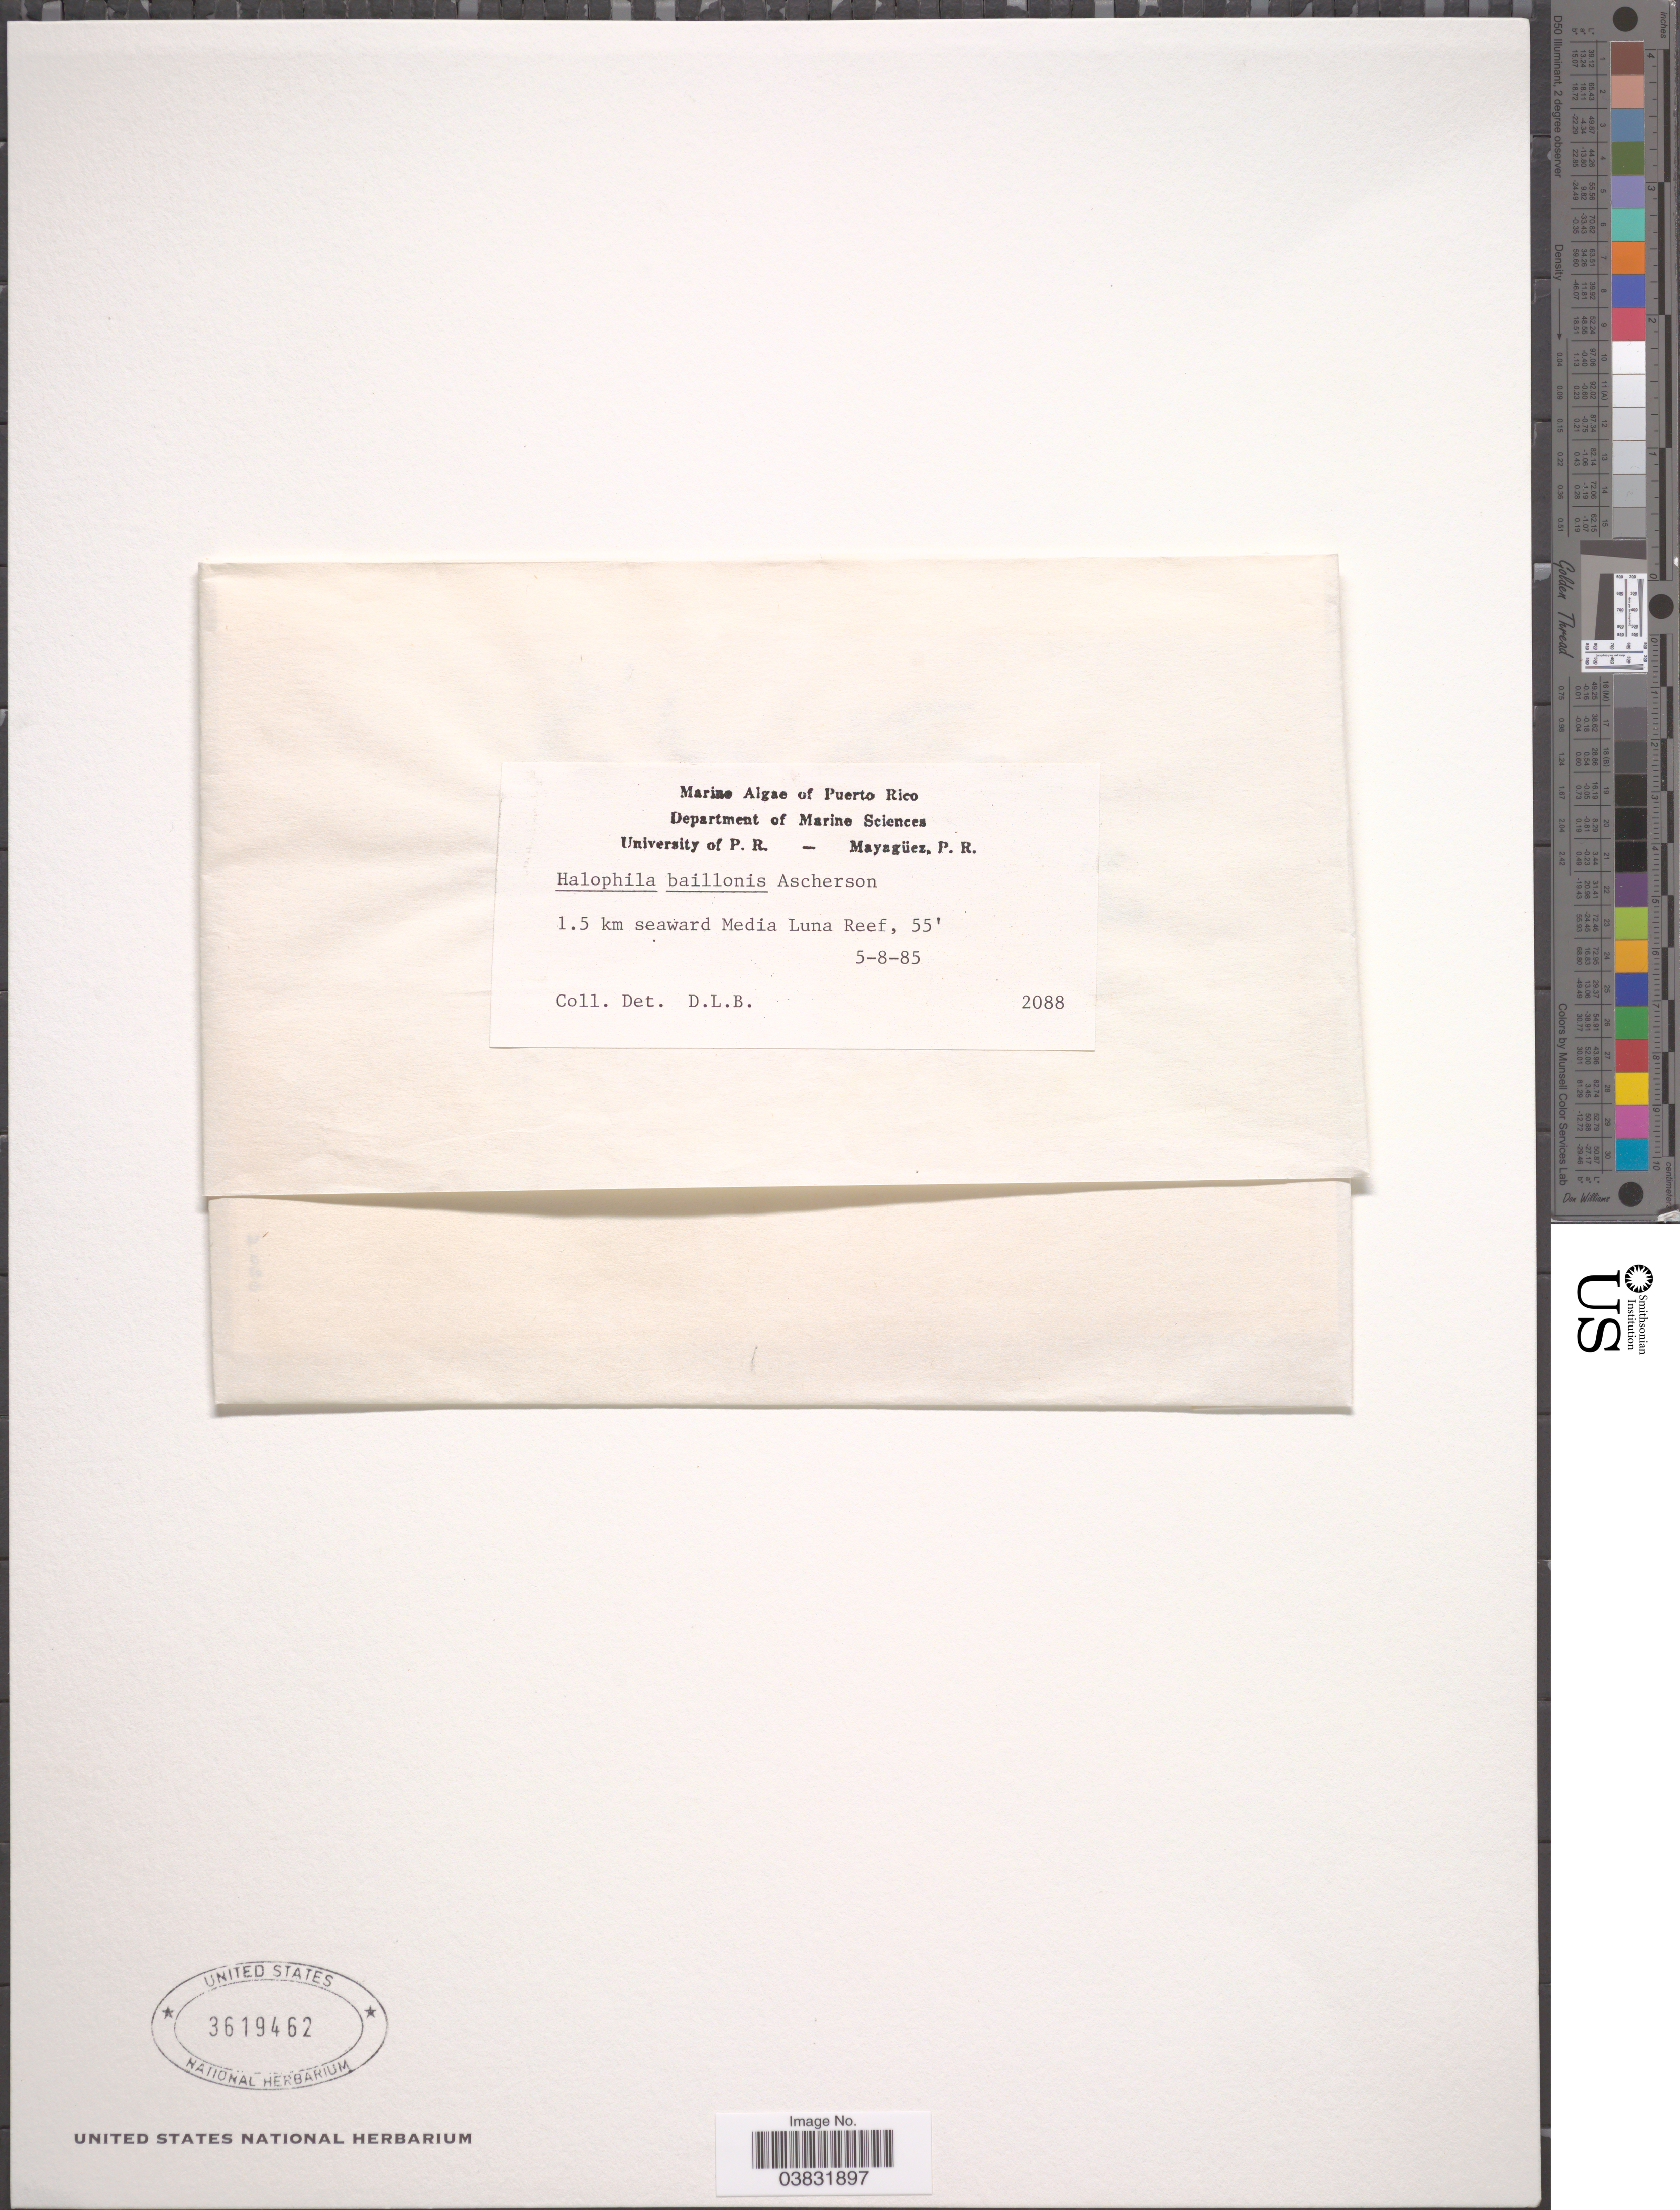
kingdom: Plantae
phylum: Tracheophyta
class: Liliopsida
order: Alismatales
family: Hydrocharitaceae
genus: Halophila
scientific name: Halophila baillonis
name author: Asch. ex Dickie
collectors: D. L. B.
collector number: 2088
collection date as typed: Transcribed d/m/y: 5/8/85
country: Puerto Rico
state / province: Mayagüez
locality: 1.5 km seaward Media Luna Reef.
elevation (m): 17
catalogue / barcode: US 3619462